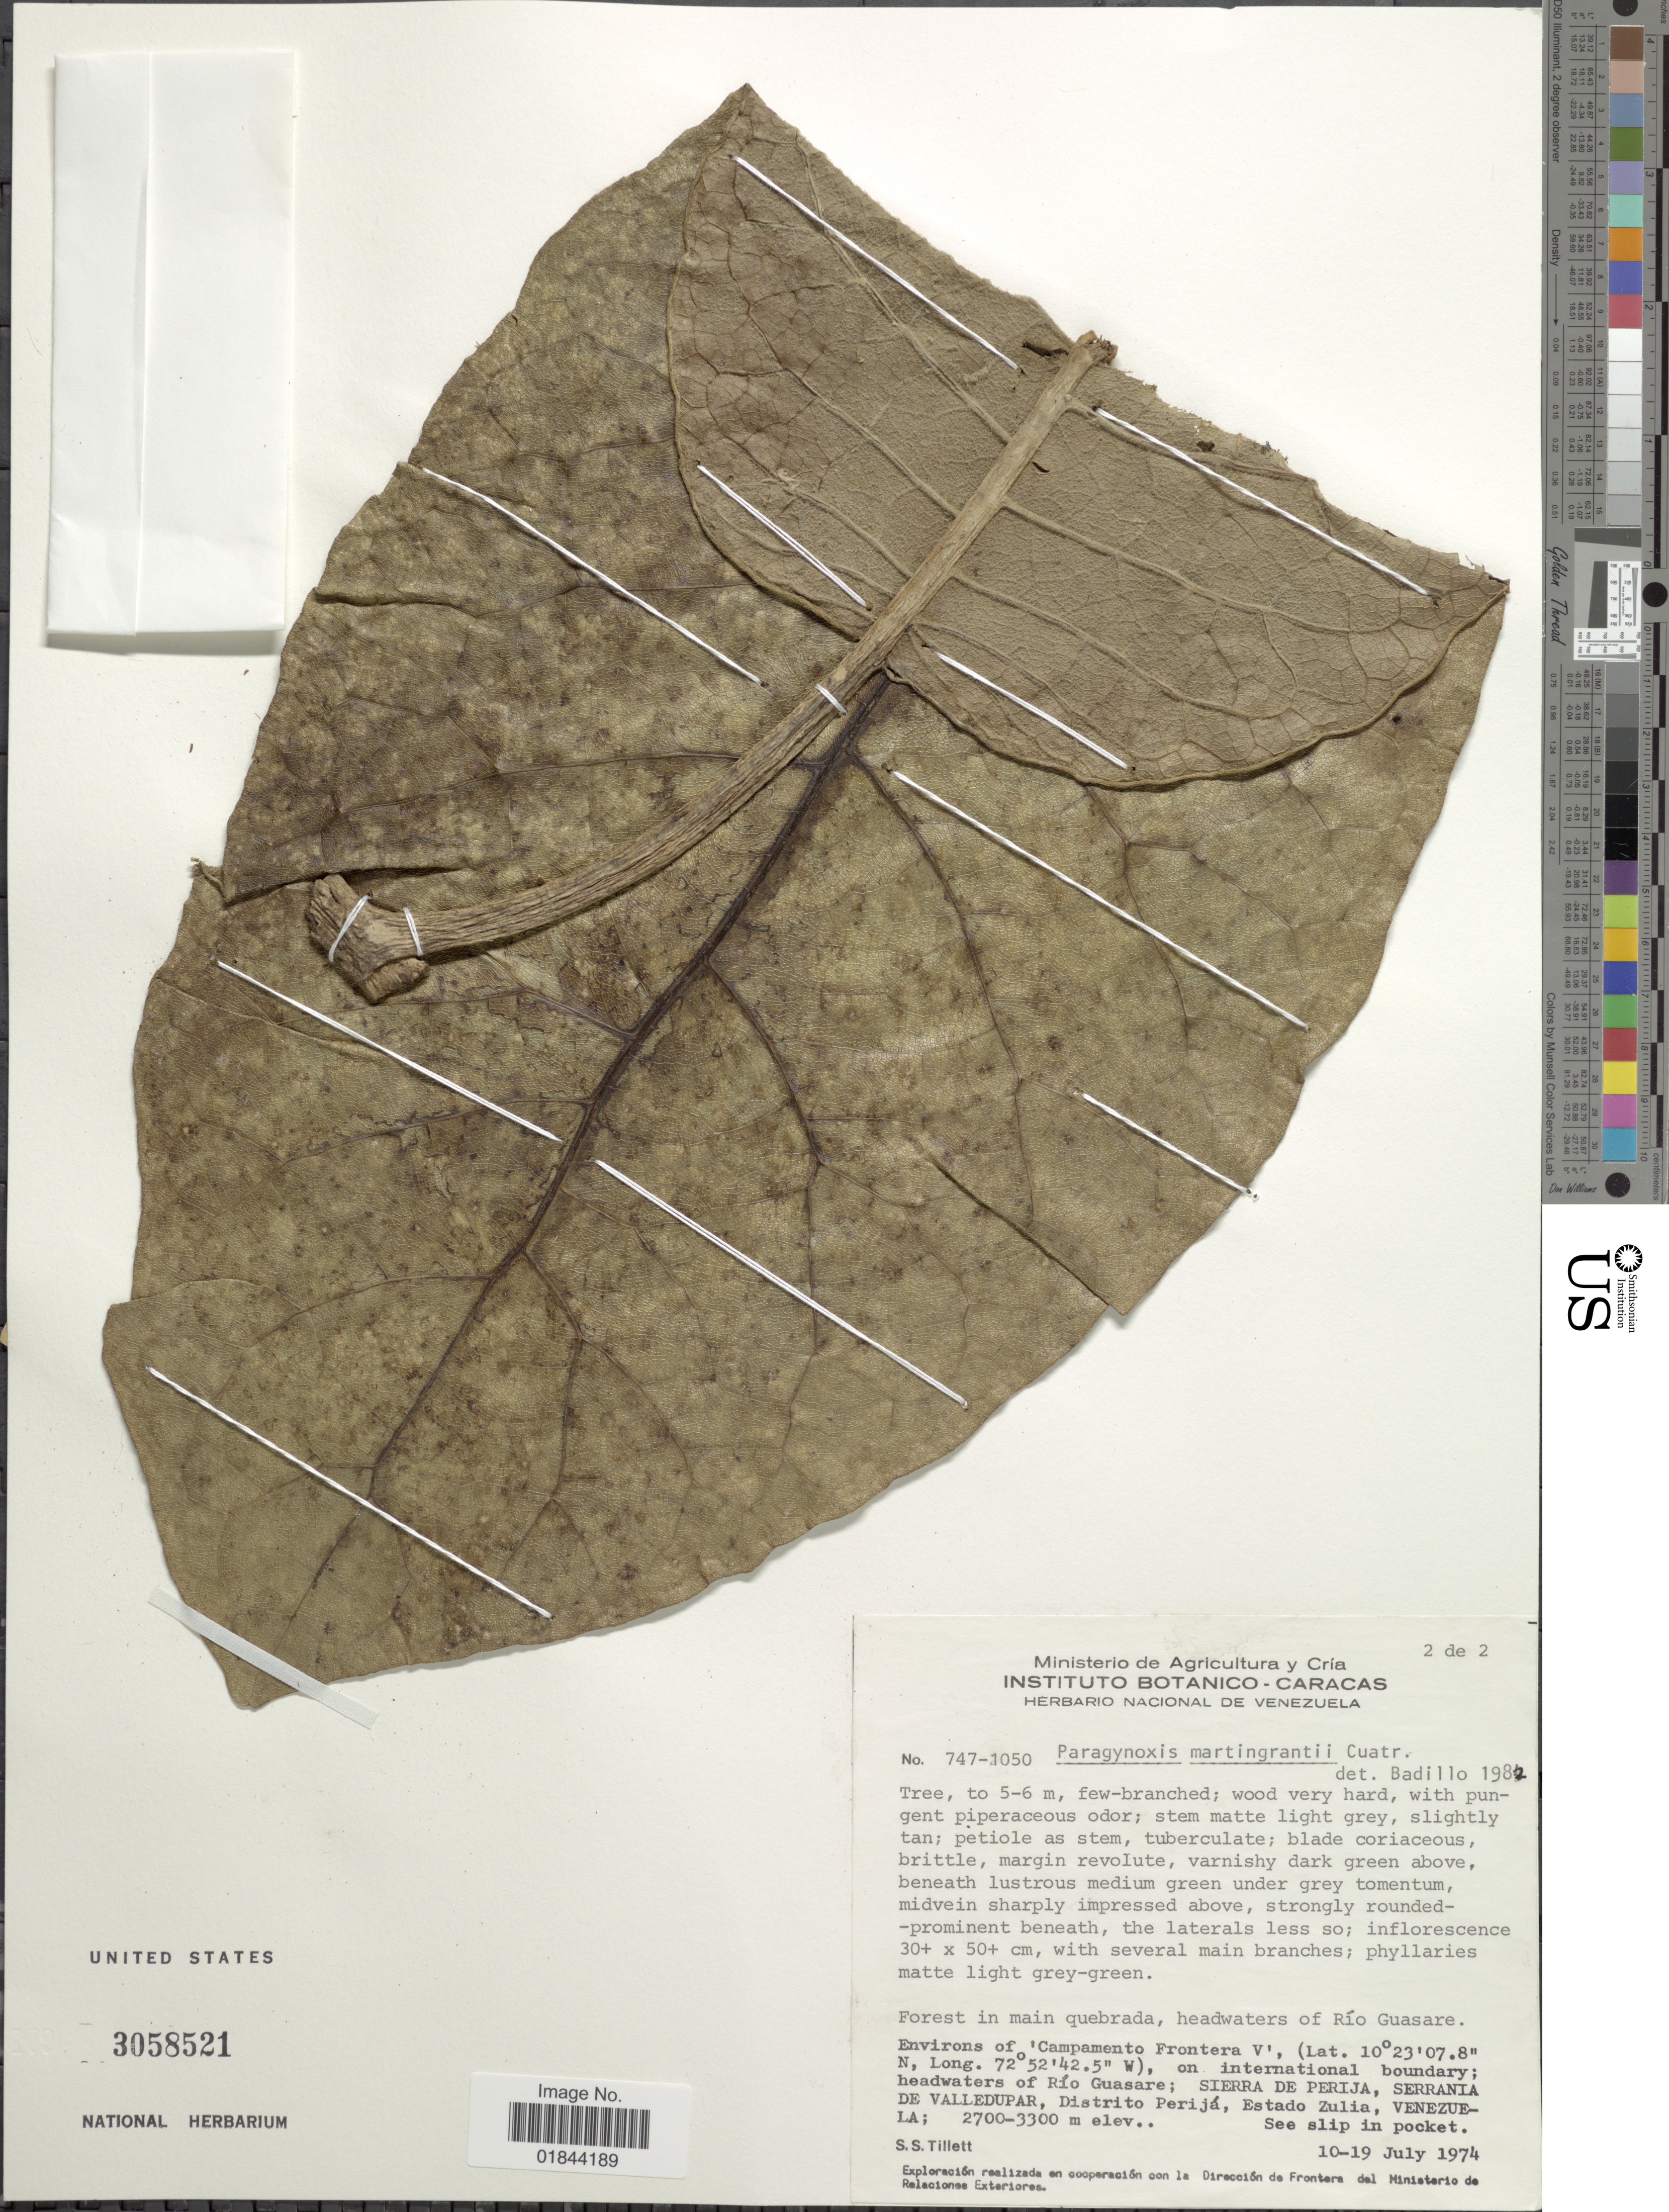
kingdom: Plantae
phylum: Tracheophyta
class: Magnoliopsida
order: Asterales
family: Asteraceae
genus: Paragynoxys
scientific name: Paragynoxys martingrantii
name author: Cuatrec.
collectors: S. S. Tillett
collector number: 747-1050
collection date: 1974-07-10/1974-07-19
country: Venezuela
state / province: Zulia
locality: Forest in main quebrada, headwaters of Rio Guasare. Environs of "Campamento Frontera V" on international boundary: headwaters of Rio Guasare; Sierra de Perija, Serrania de Valledupar, Distrito Perija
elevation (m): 2700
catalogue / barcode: US 3058521